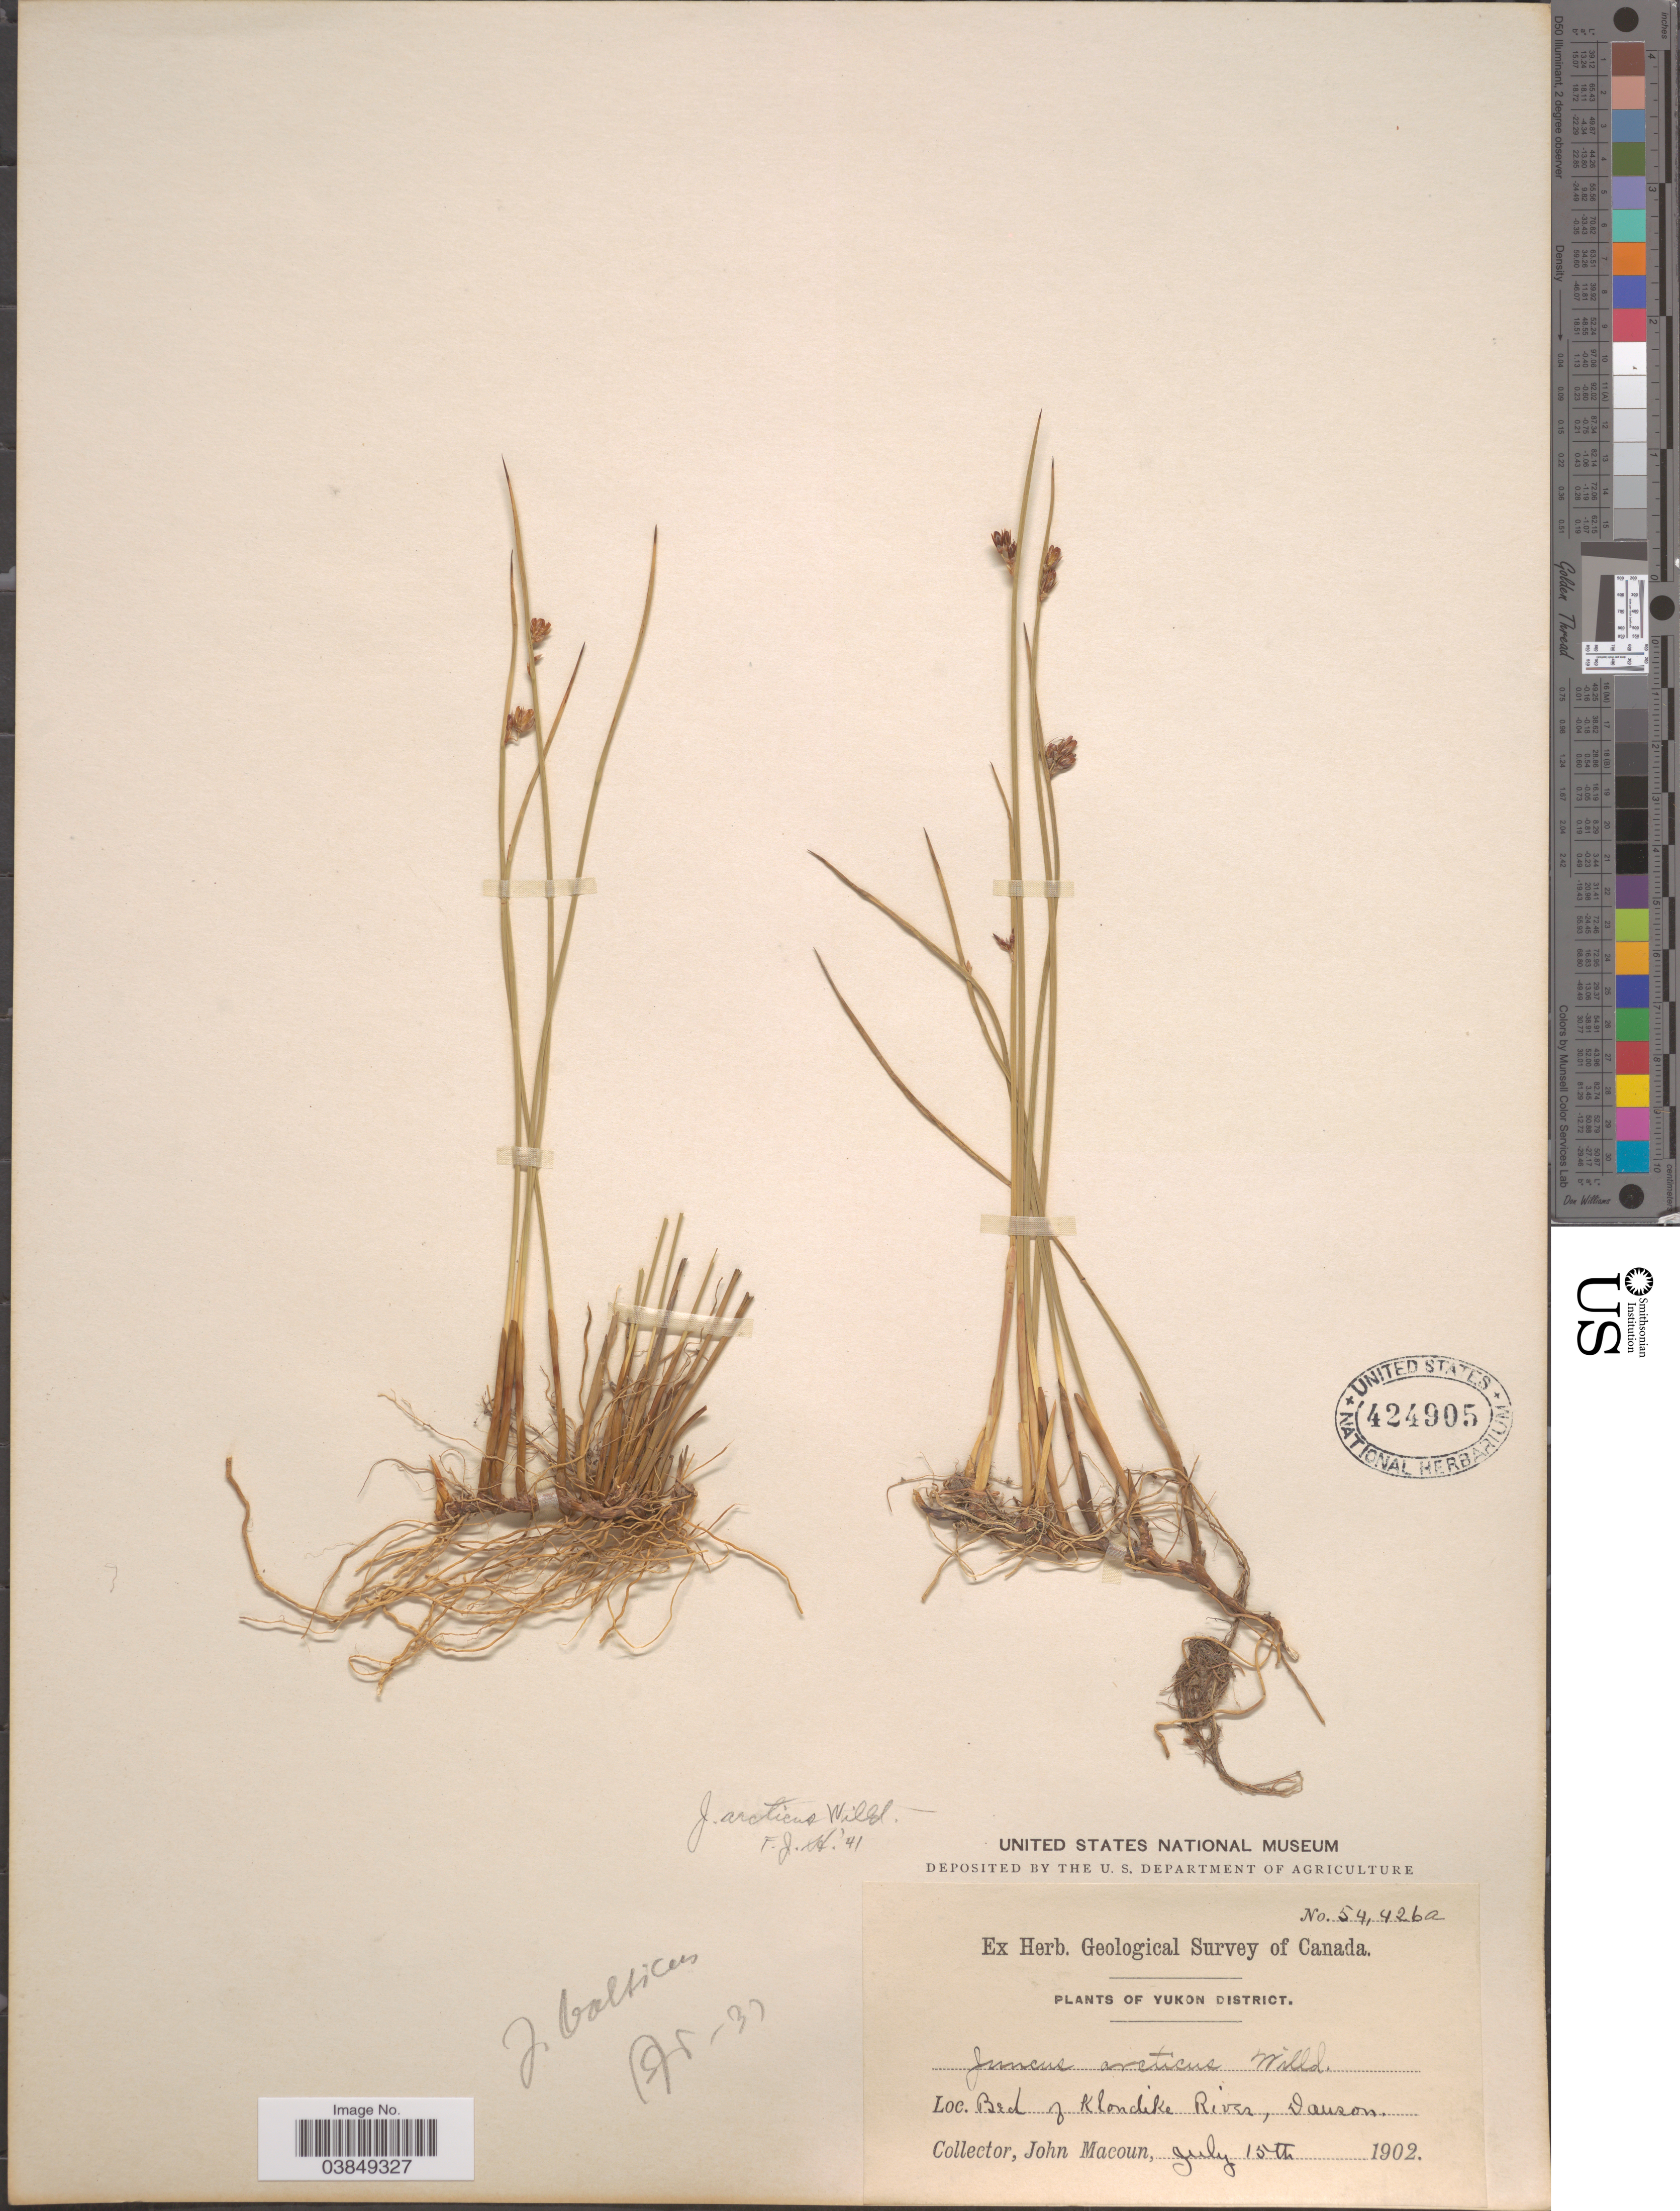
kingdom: Plantae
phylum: Tracheophyta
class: Liliopsida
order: Poales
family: Juncaceae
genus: Juncus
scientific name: Juncus arcticus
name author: Willd.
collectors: J. Macoun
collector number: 54426a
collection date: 1902-07-15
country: Canada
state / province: Yukon Territory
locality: Yukon District. Bed of Klondike River, Dawson.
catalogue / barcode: US 424905